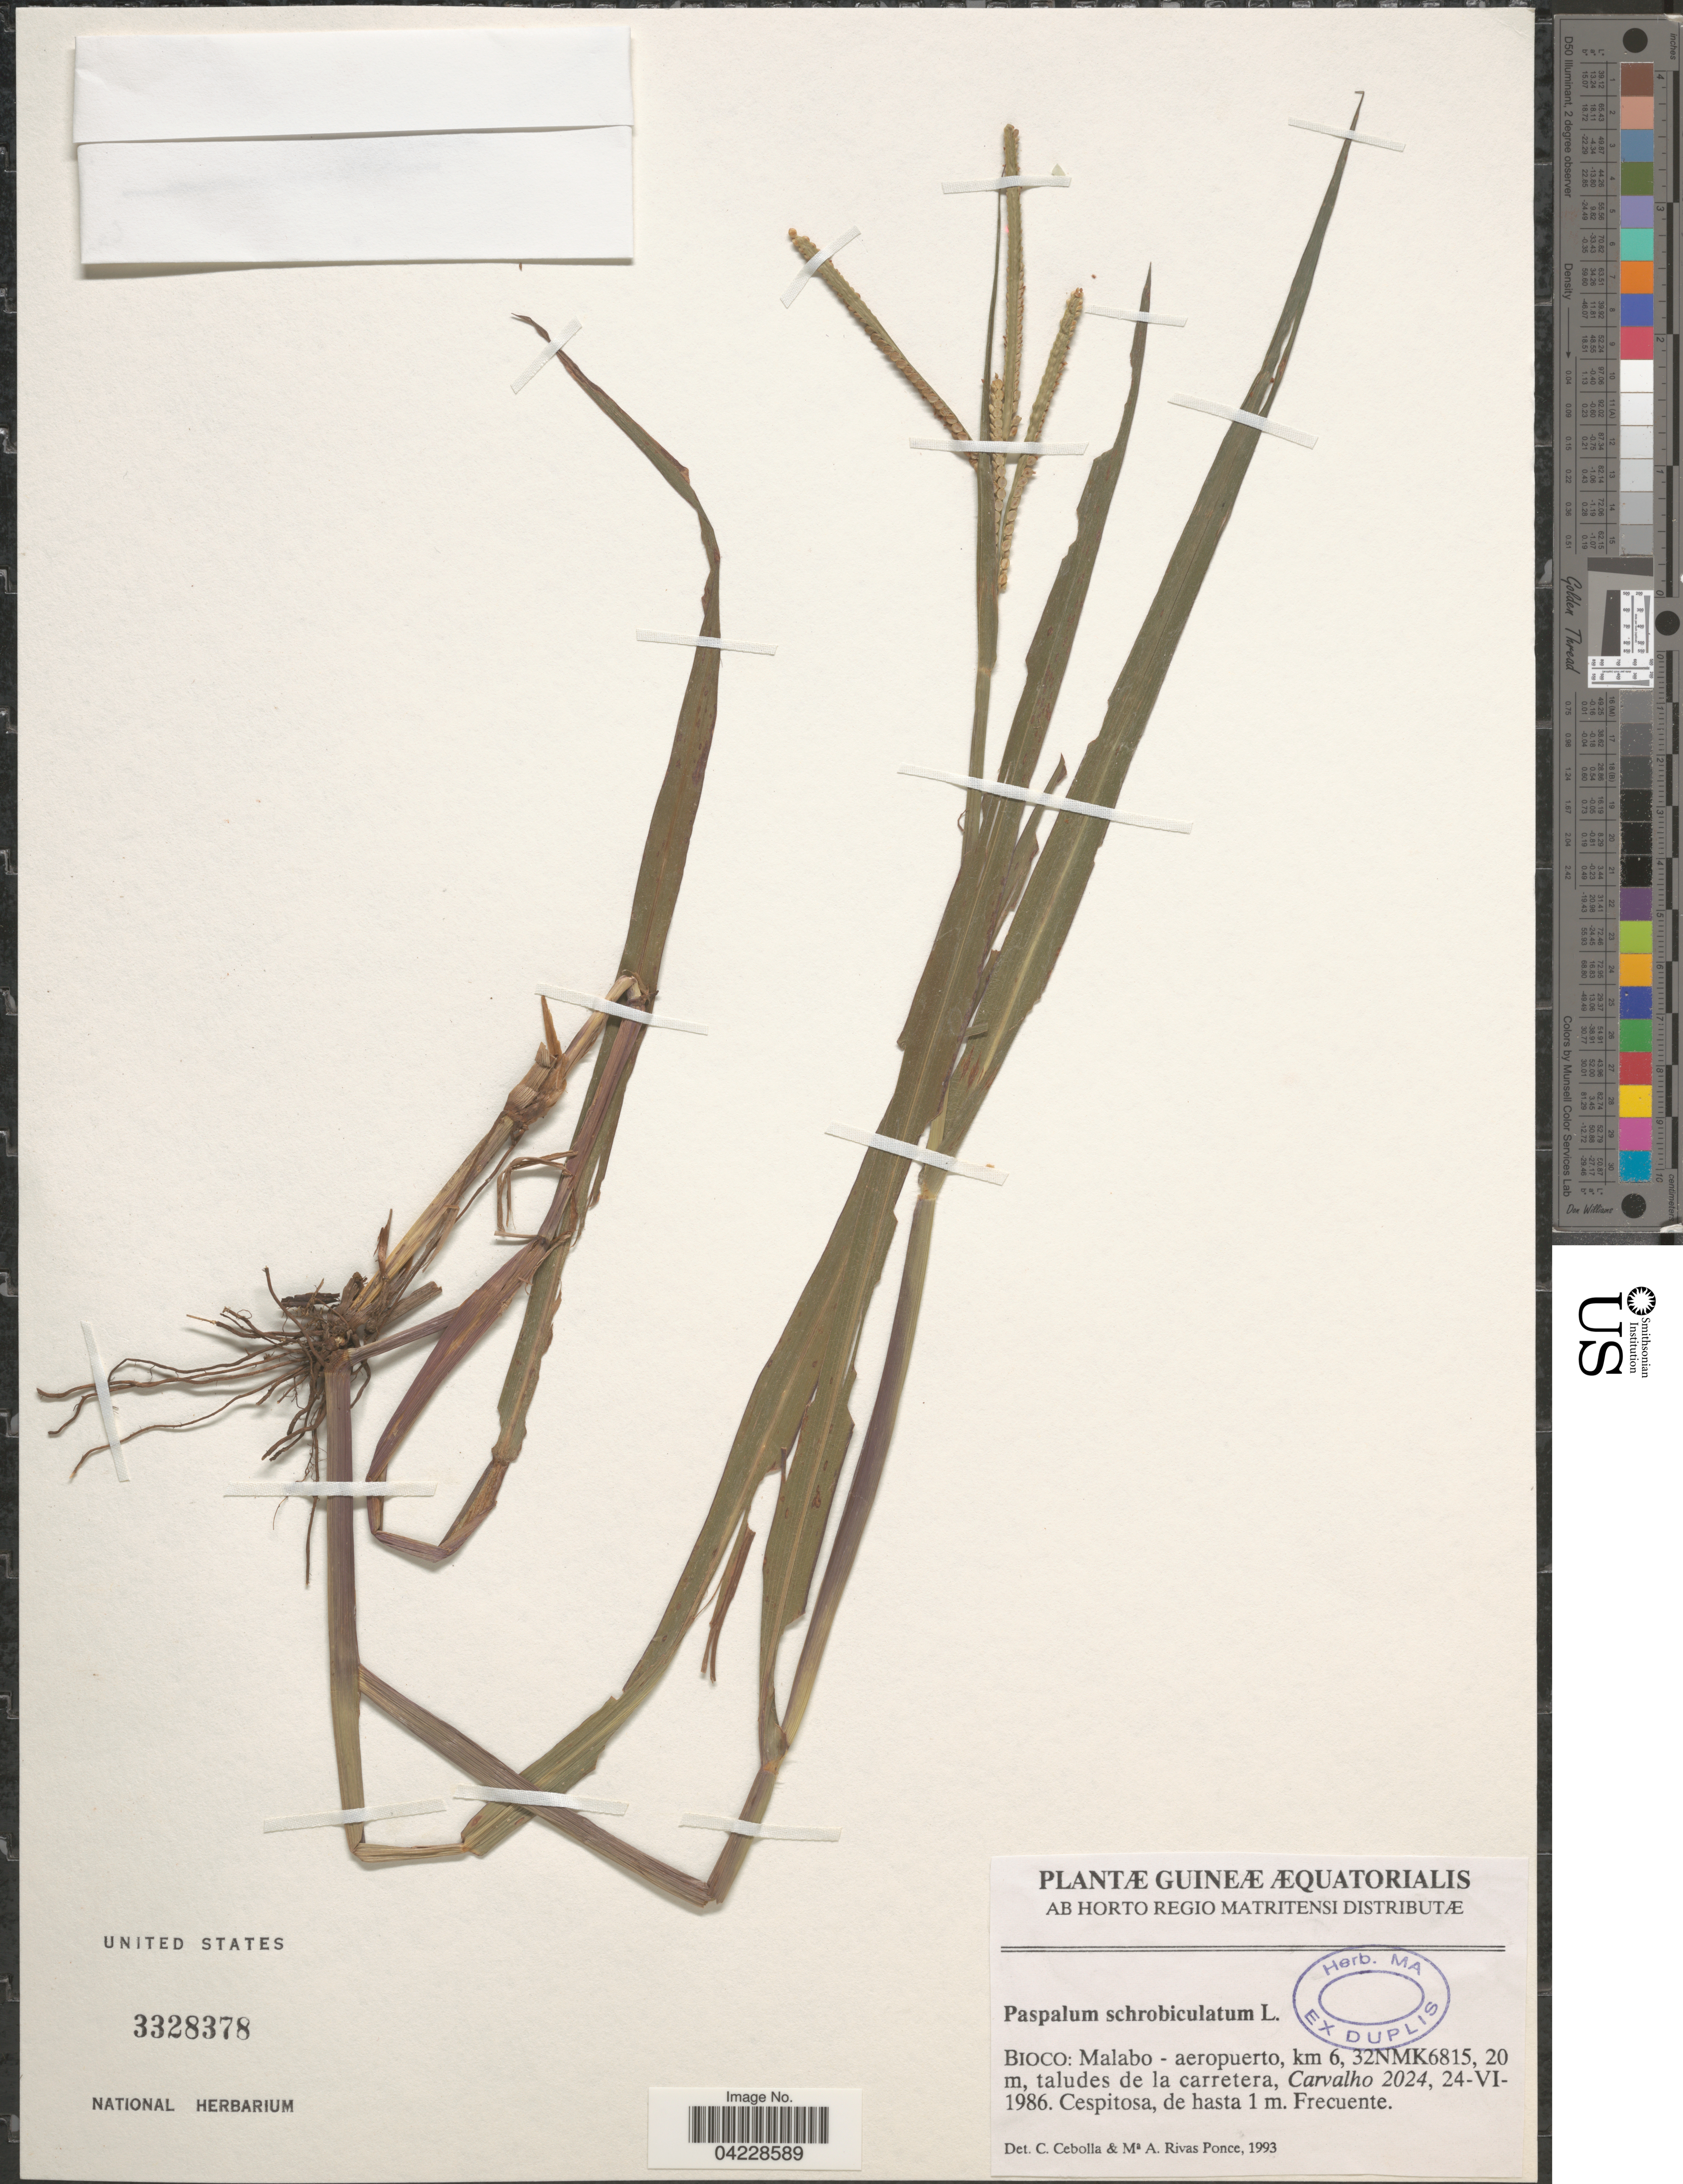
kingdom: Plantae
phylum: Tracheophyta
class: Liliopsida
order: Poales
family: Poaceae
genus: Paspalum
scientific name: Paspalum scrobiculatum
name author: L.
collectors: Carvalho, --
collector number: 2024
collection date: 1986-06-24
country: Equatorial Guinea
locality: Guineæ Æquatorialis. Bioco: Malabo - aeropuerto, km 6, 32NMK6815.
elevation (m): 20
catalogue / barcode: US 3328378